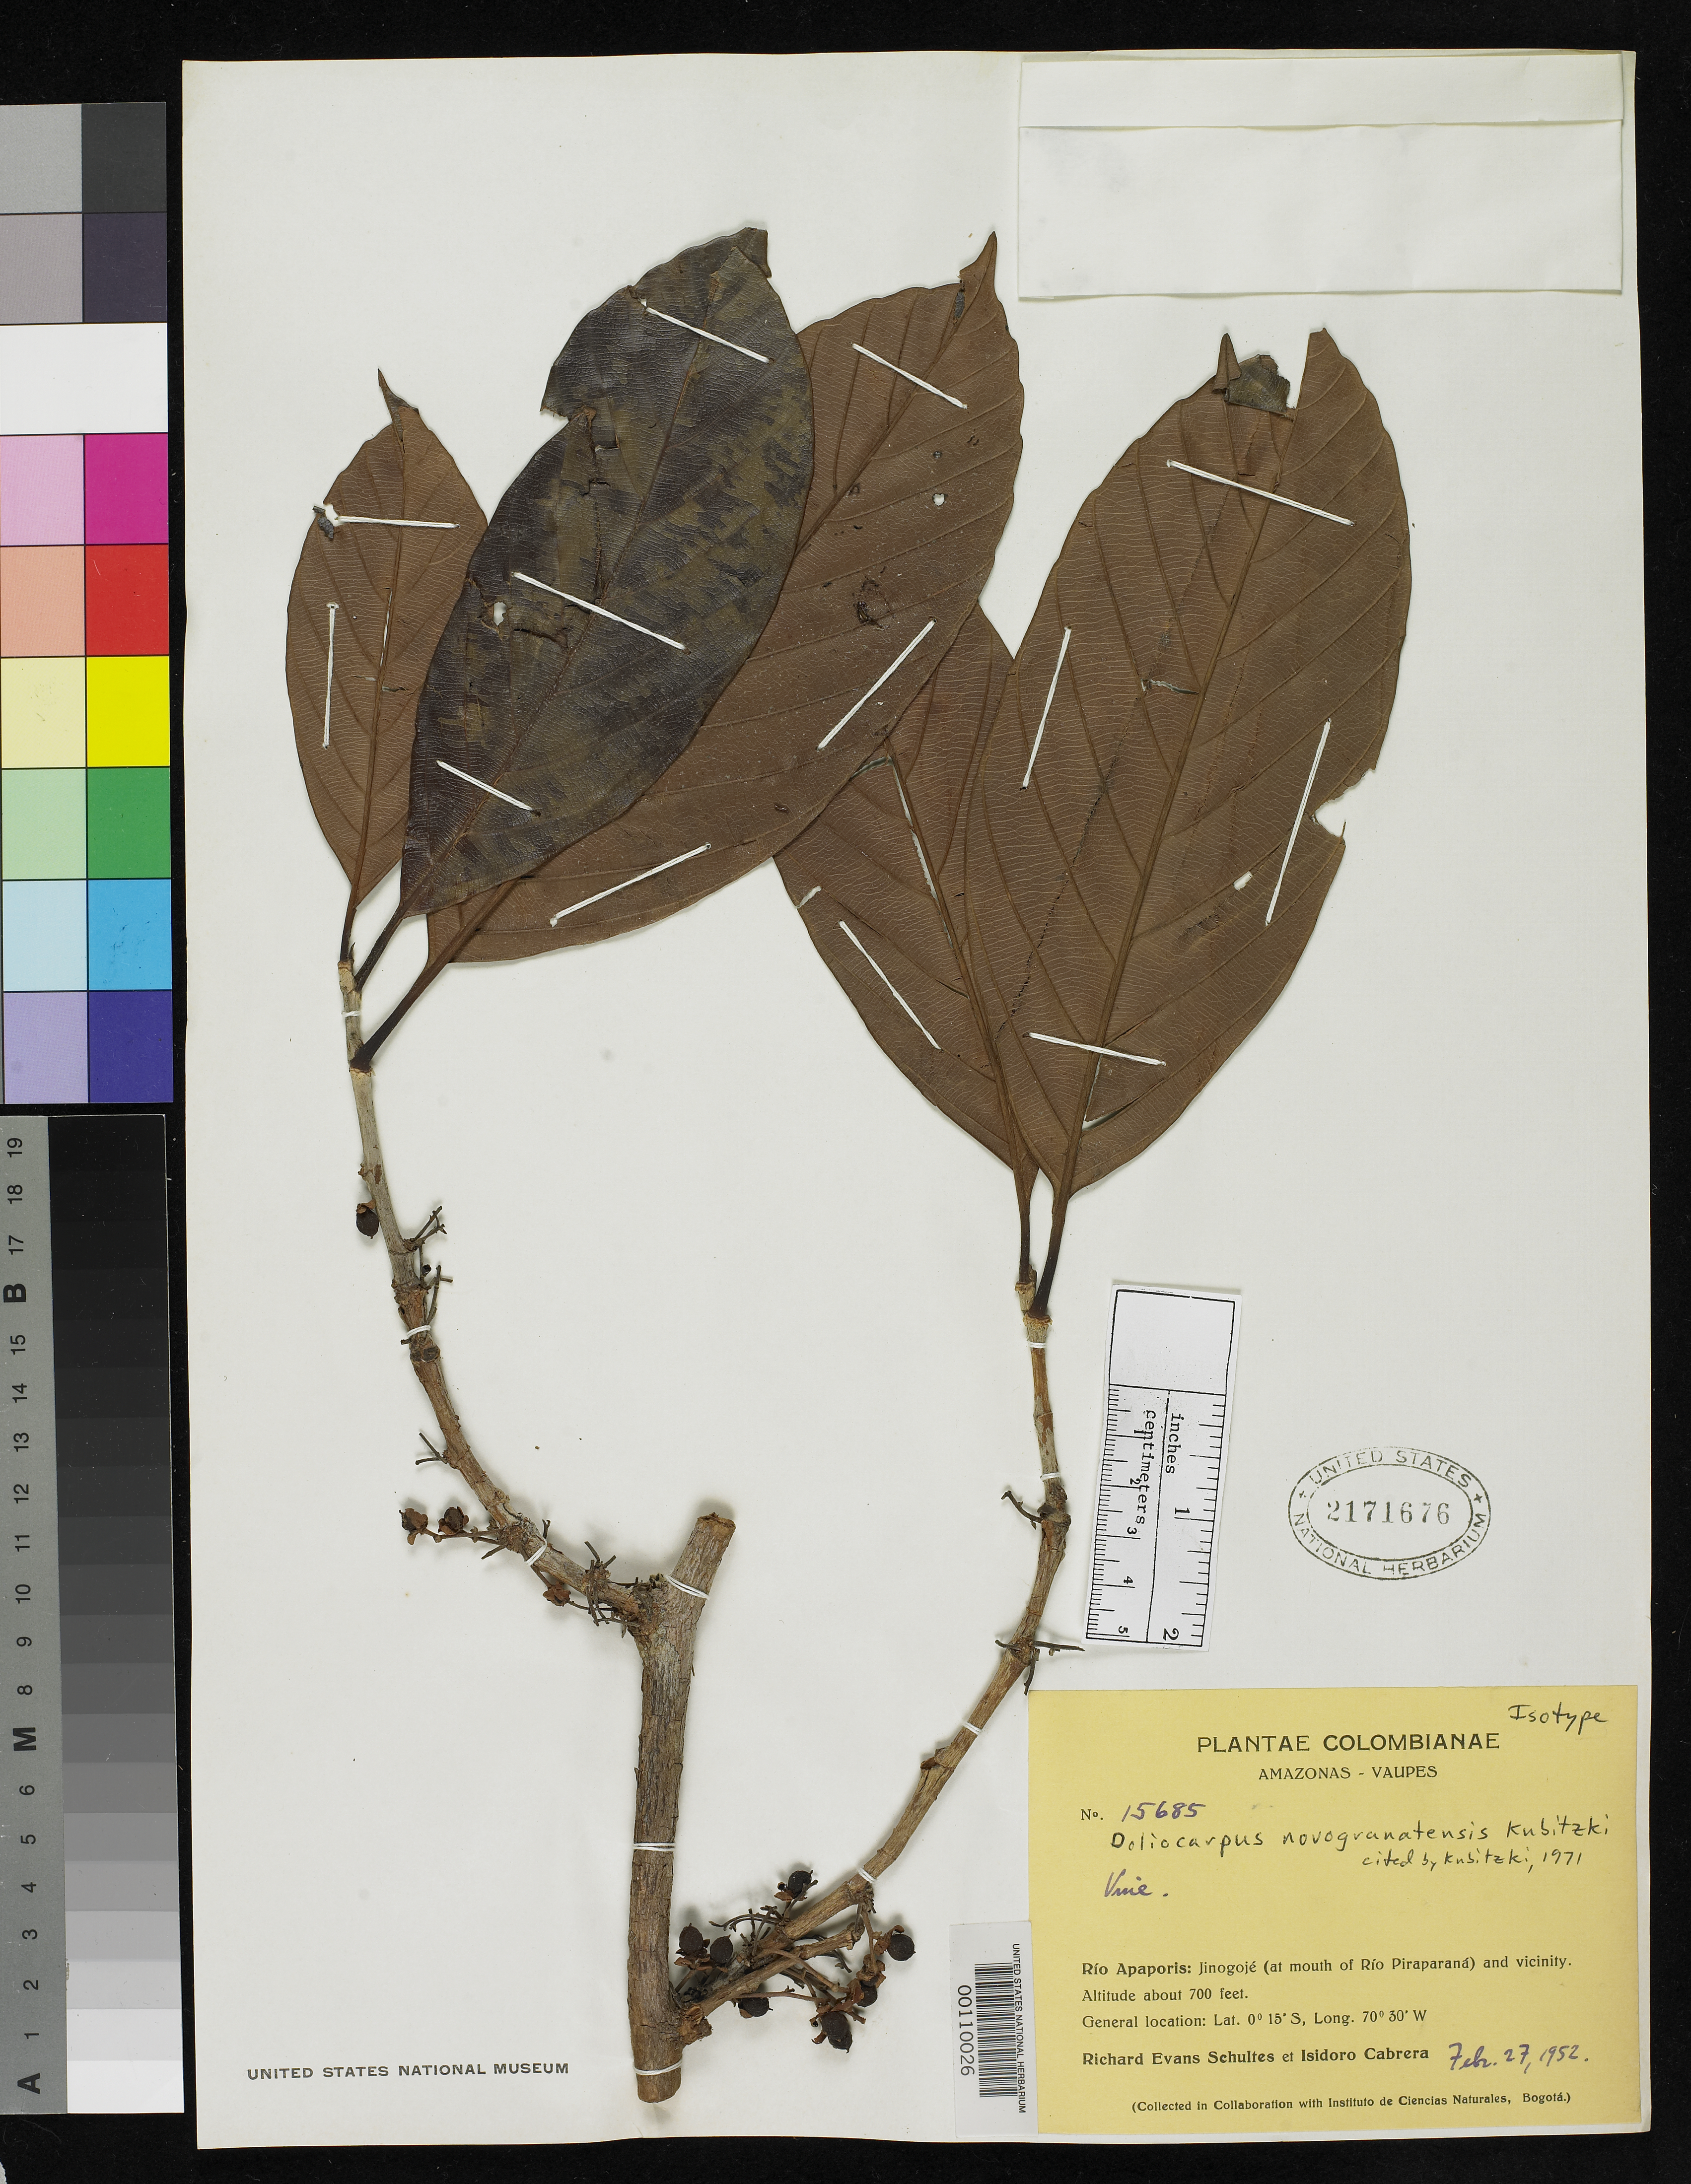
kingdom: Plantae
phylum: Tracheophyta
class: Magnoliopsida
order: Dilleniales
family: Dilleniaceae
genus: Doliocarpus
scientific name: Doliocarpus novogranatensis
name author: Kubitzki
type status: Isotype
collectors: R. E. Schultes & I. Cabrera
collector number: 15685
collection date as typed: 27 Feb 1952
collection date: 1952-02-27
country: Colombia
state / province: Amazônas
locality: Rio Apaporis at mouth of Rio Piraparana; Tinogoje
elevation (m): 213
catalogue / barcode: US 2171676